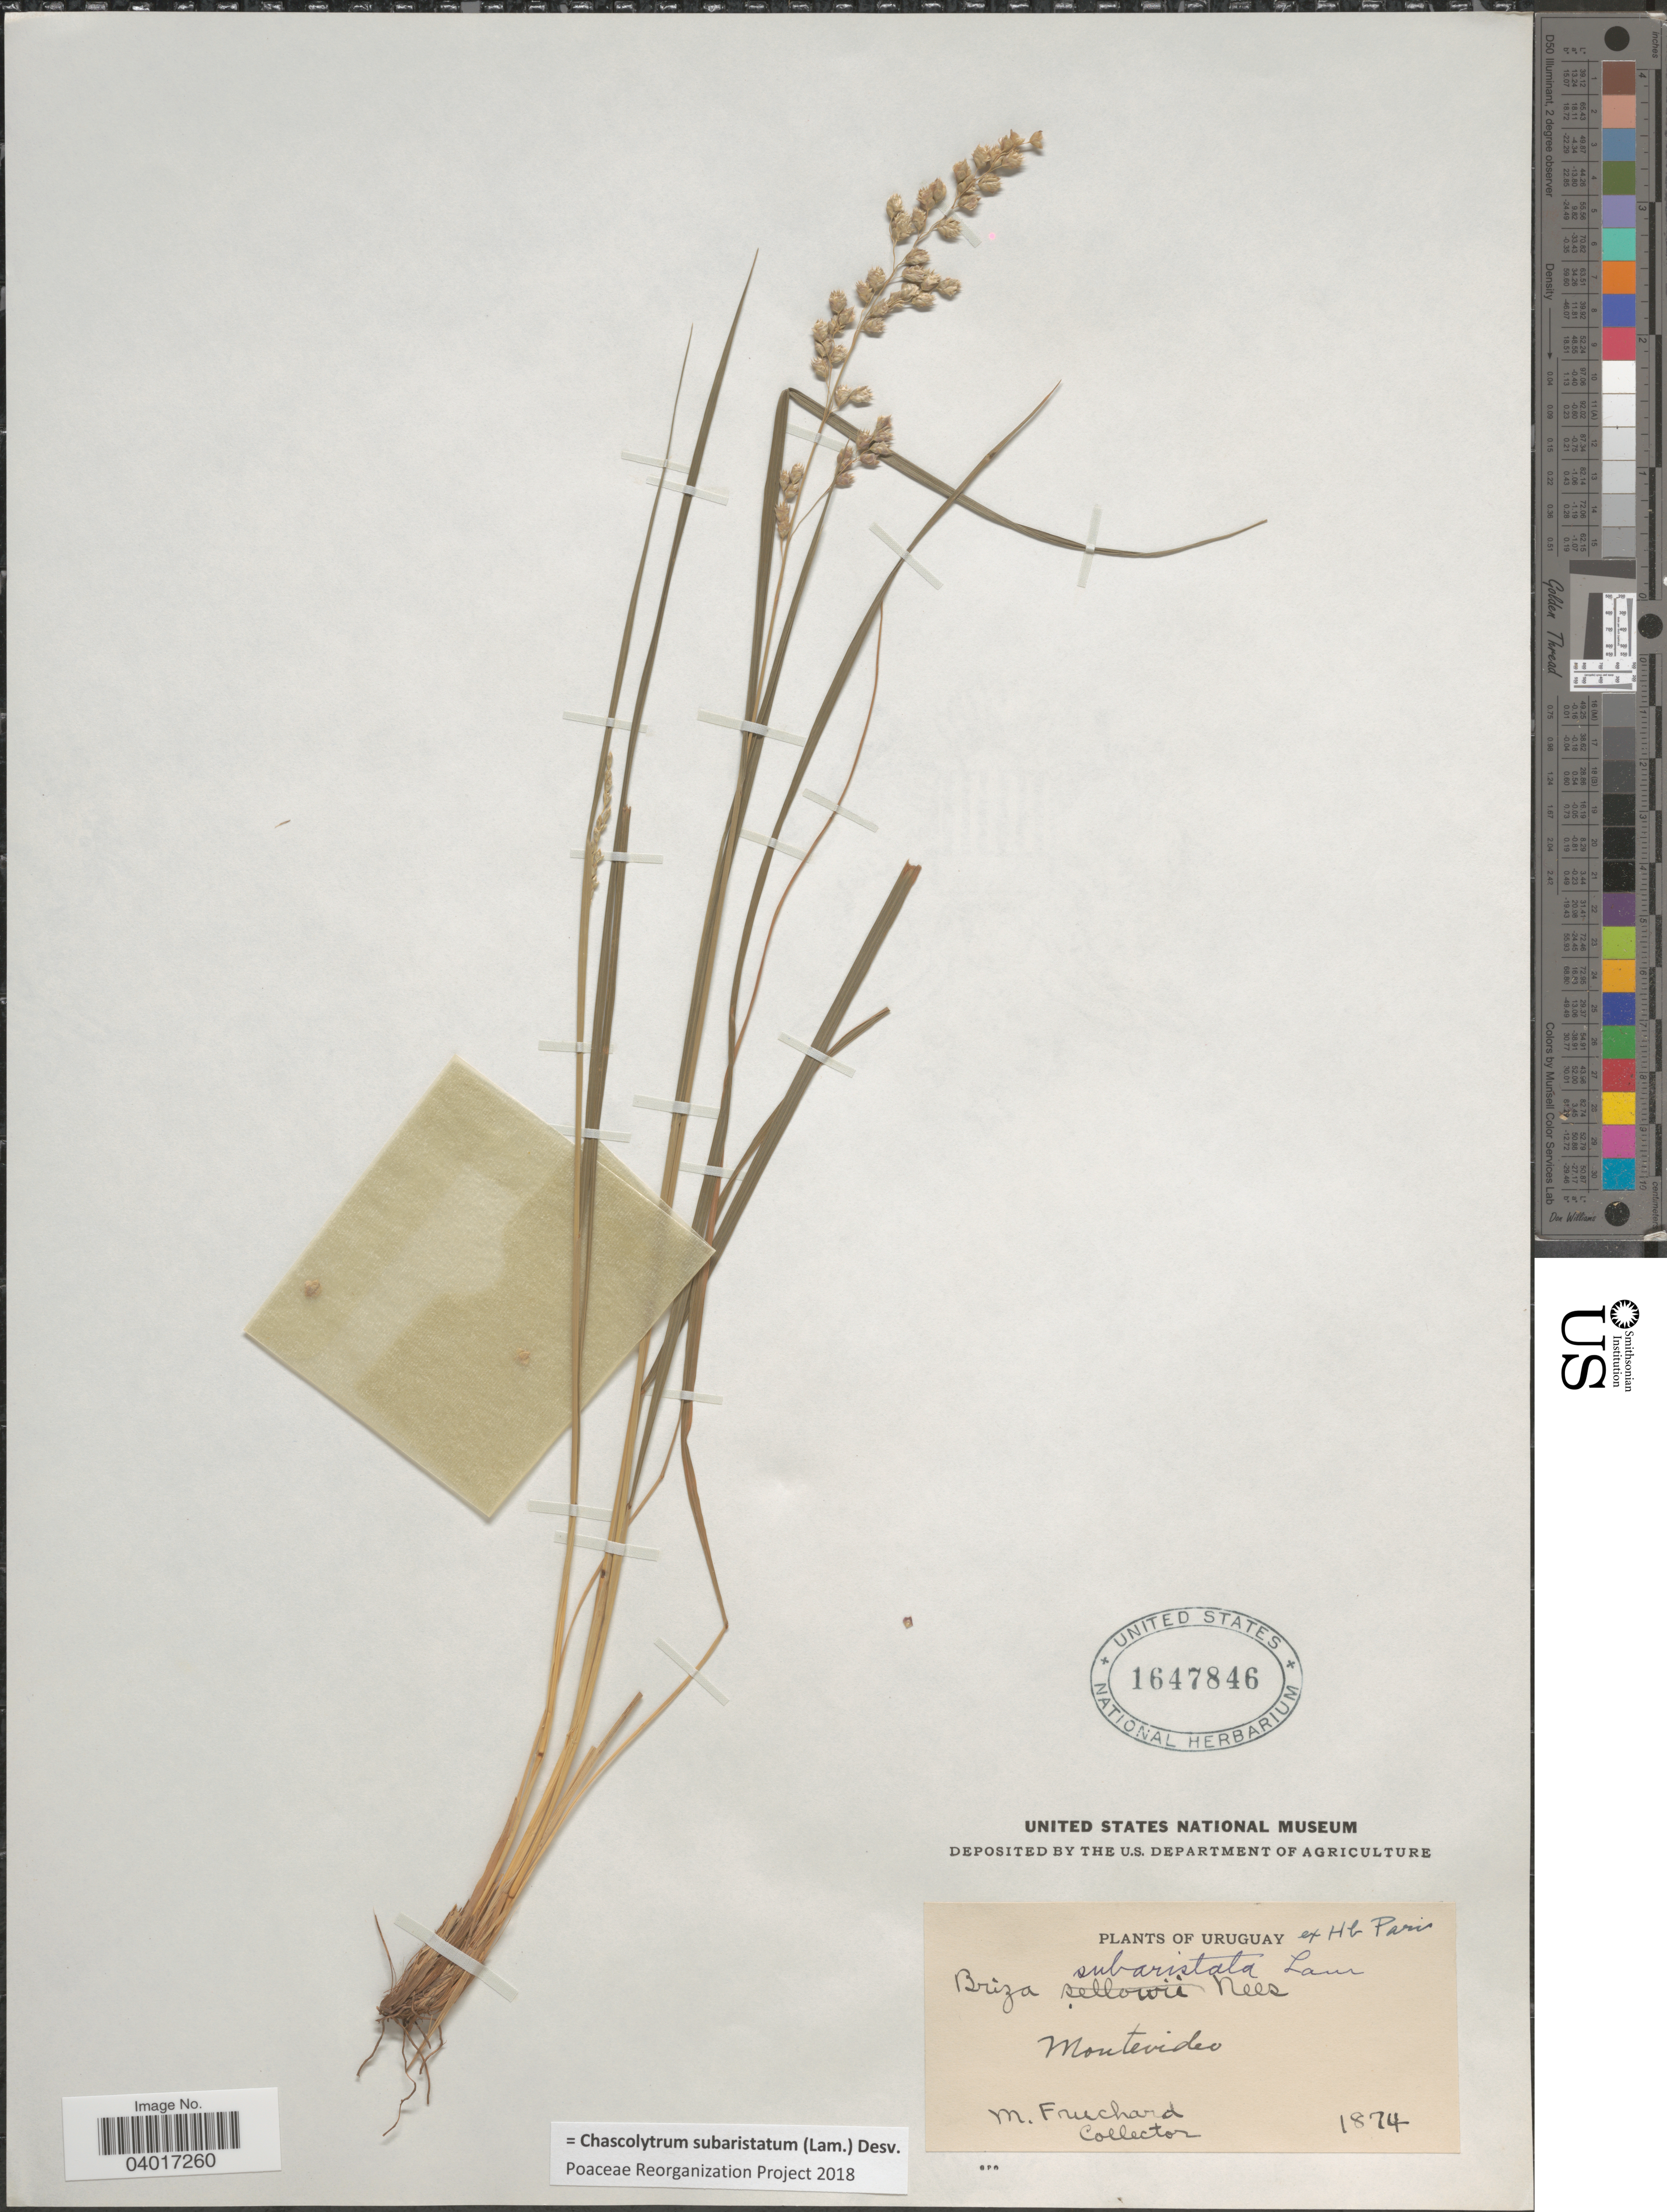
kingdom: Plantae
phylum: Tracheophyta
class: Liliopsida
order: Poales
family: Poaceae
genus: Chascolytrum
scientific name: Chascolytrum subaristatum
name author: (Lam.) Desv.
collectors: M. Fruchard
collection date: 1874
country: Uruguay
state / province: Montevideo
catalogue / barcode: US 1647846